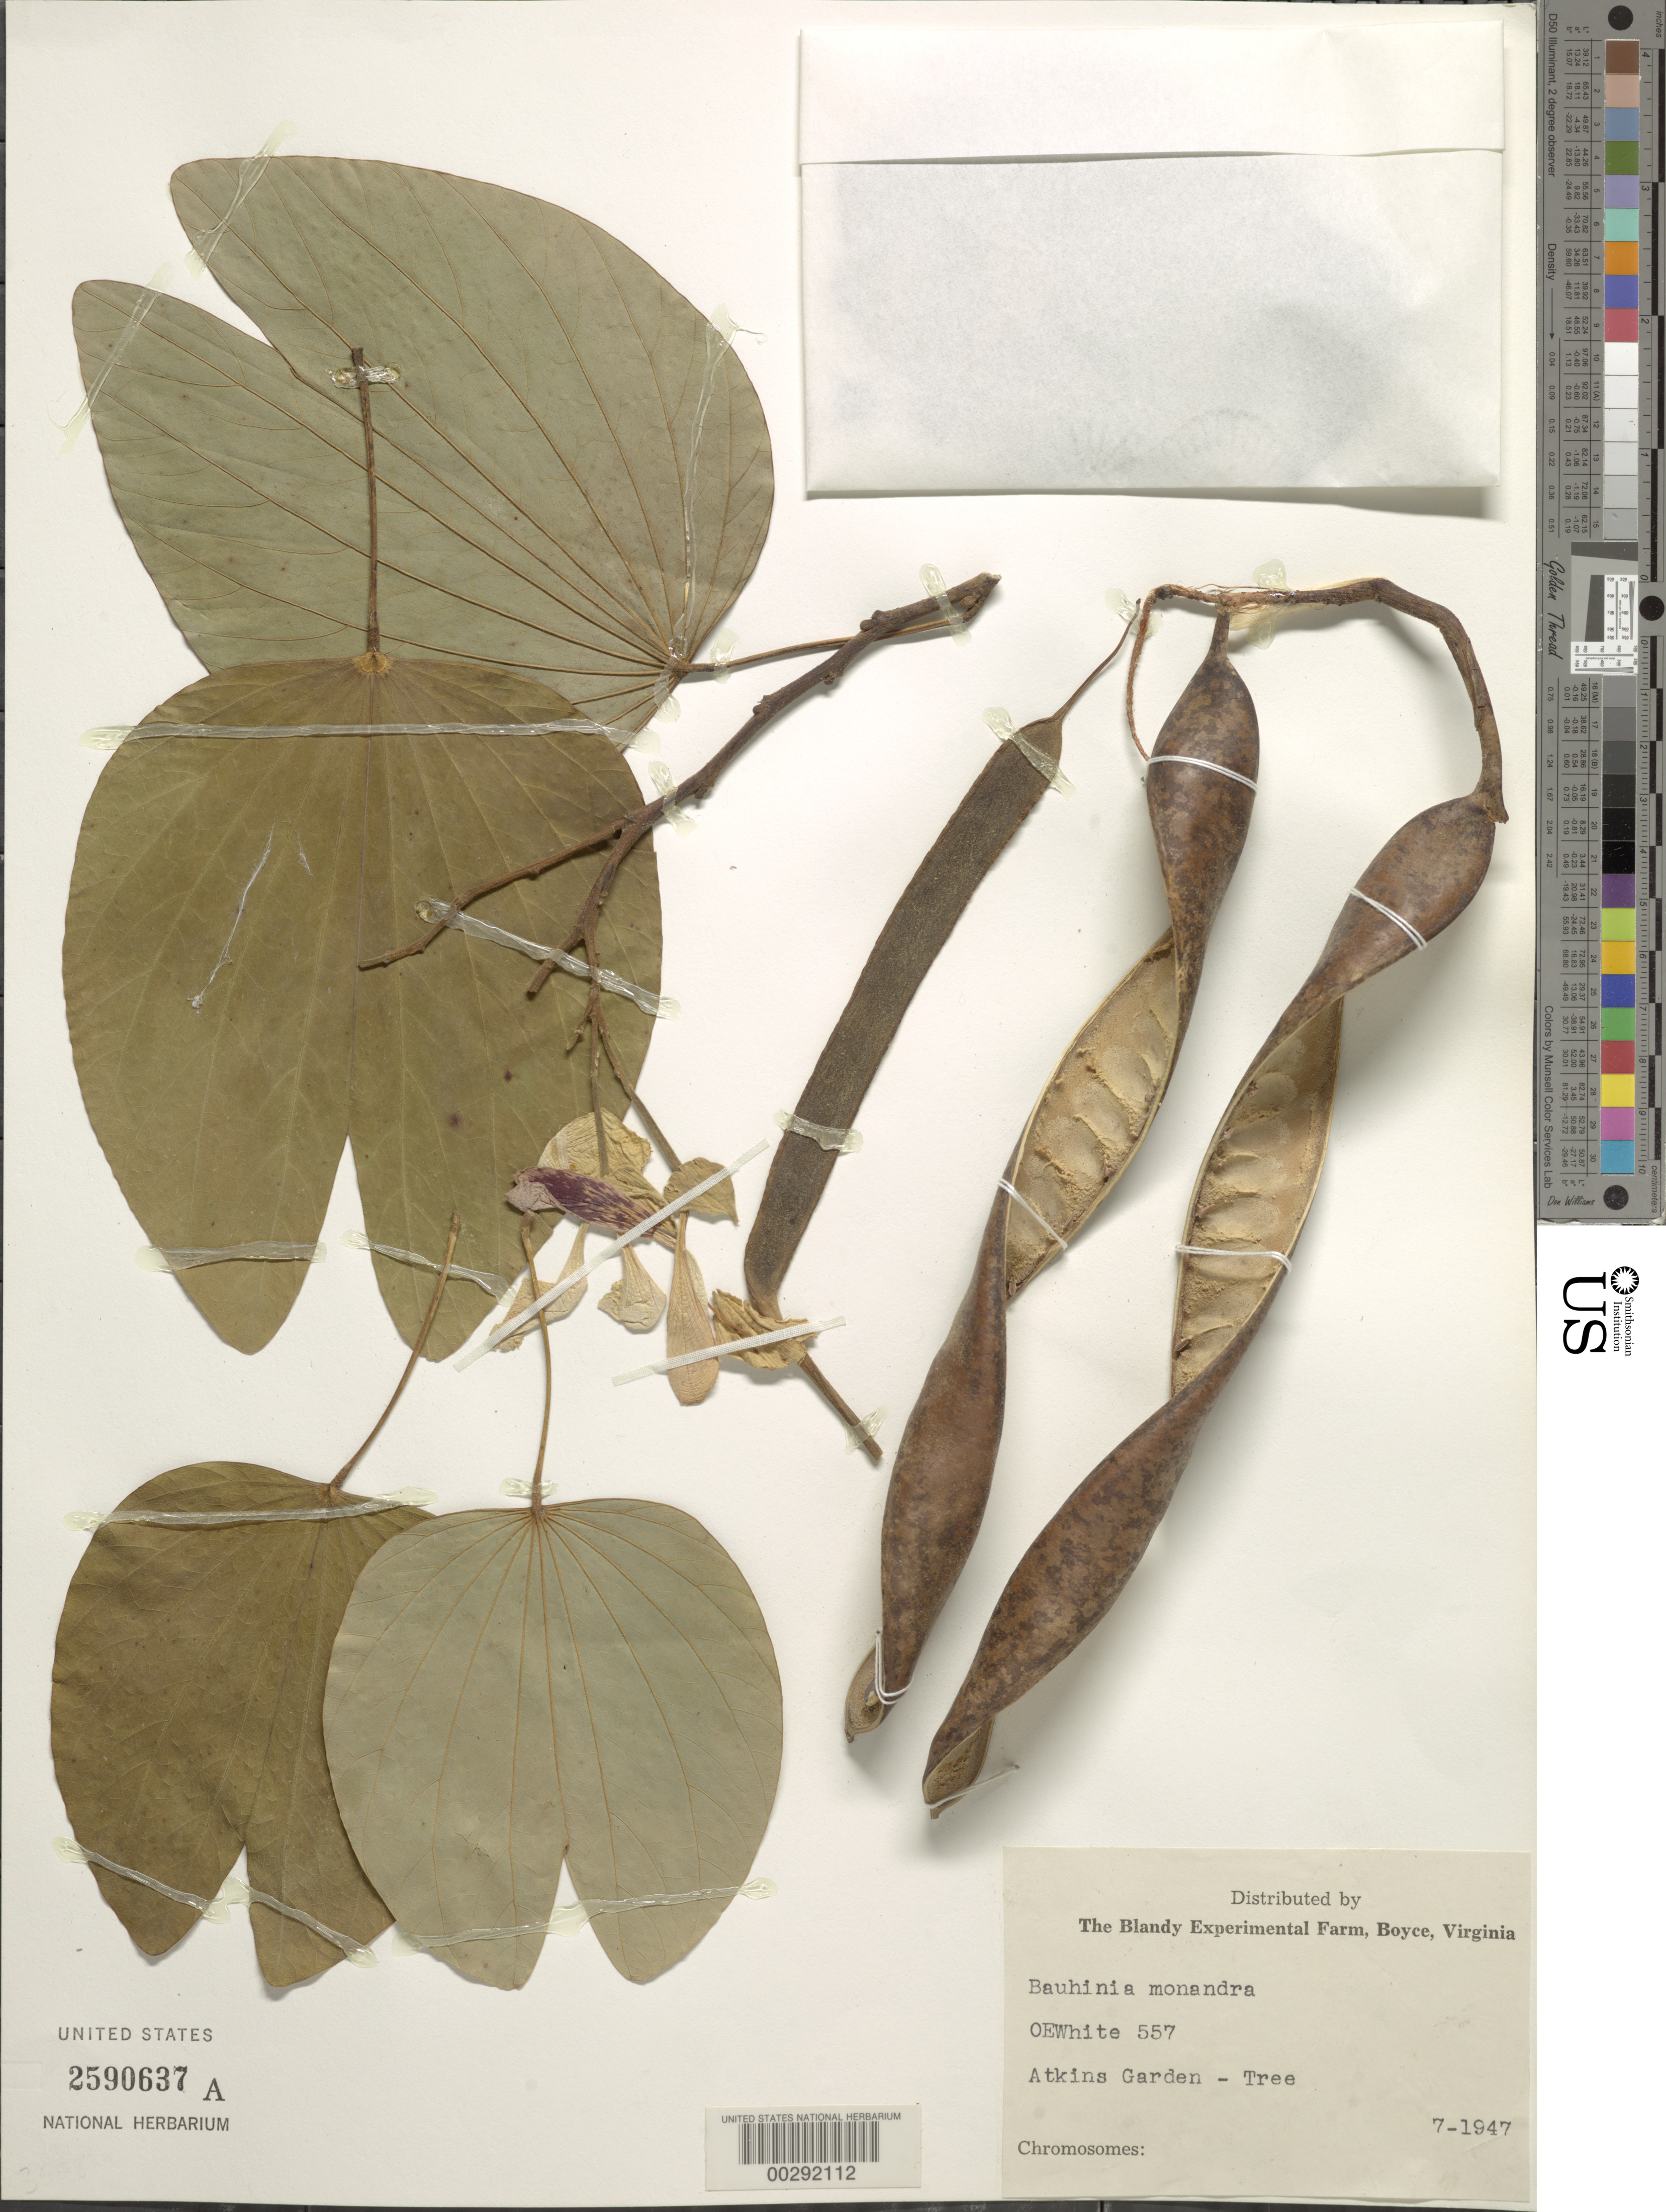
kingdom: Plantae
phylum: Tracheophyta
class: Magnoliopsida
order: Fabales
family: Fabaceae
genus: Bauhinia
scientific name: Bauhinia monandra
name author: Kurz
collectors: O. E. White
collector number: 557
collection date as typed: Jul 1947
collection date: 1947-07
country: United States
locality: Atkins garden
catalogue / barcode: US 2590637A